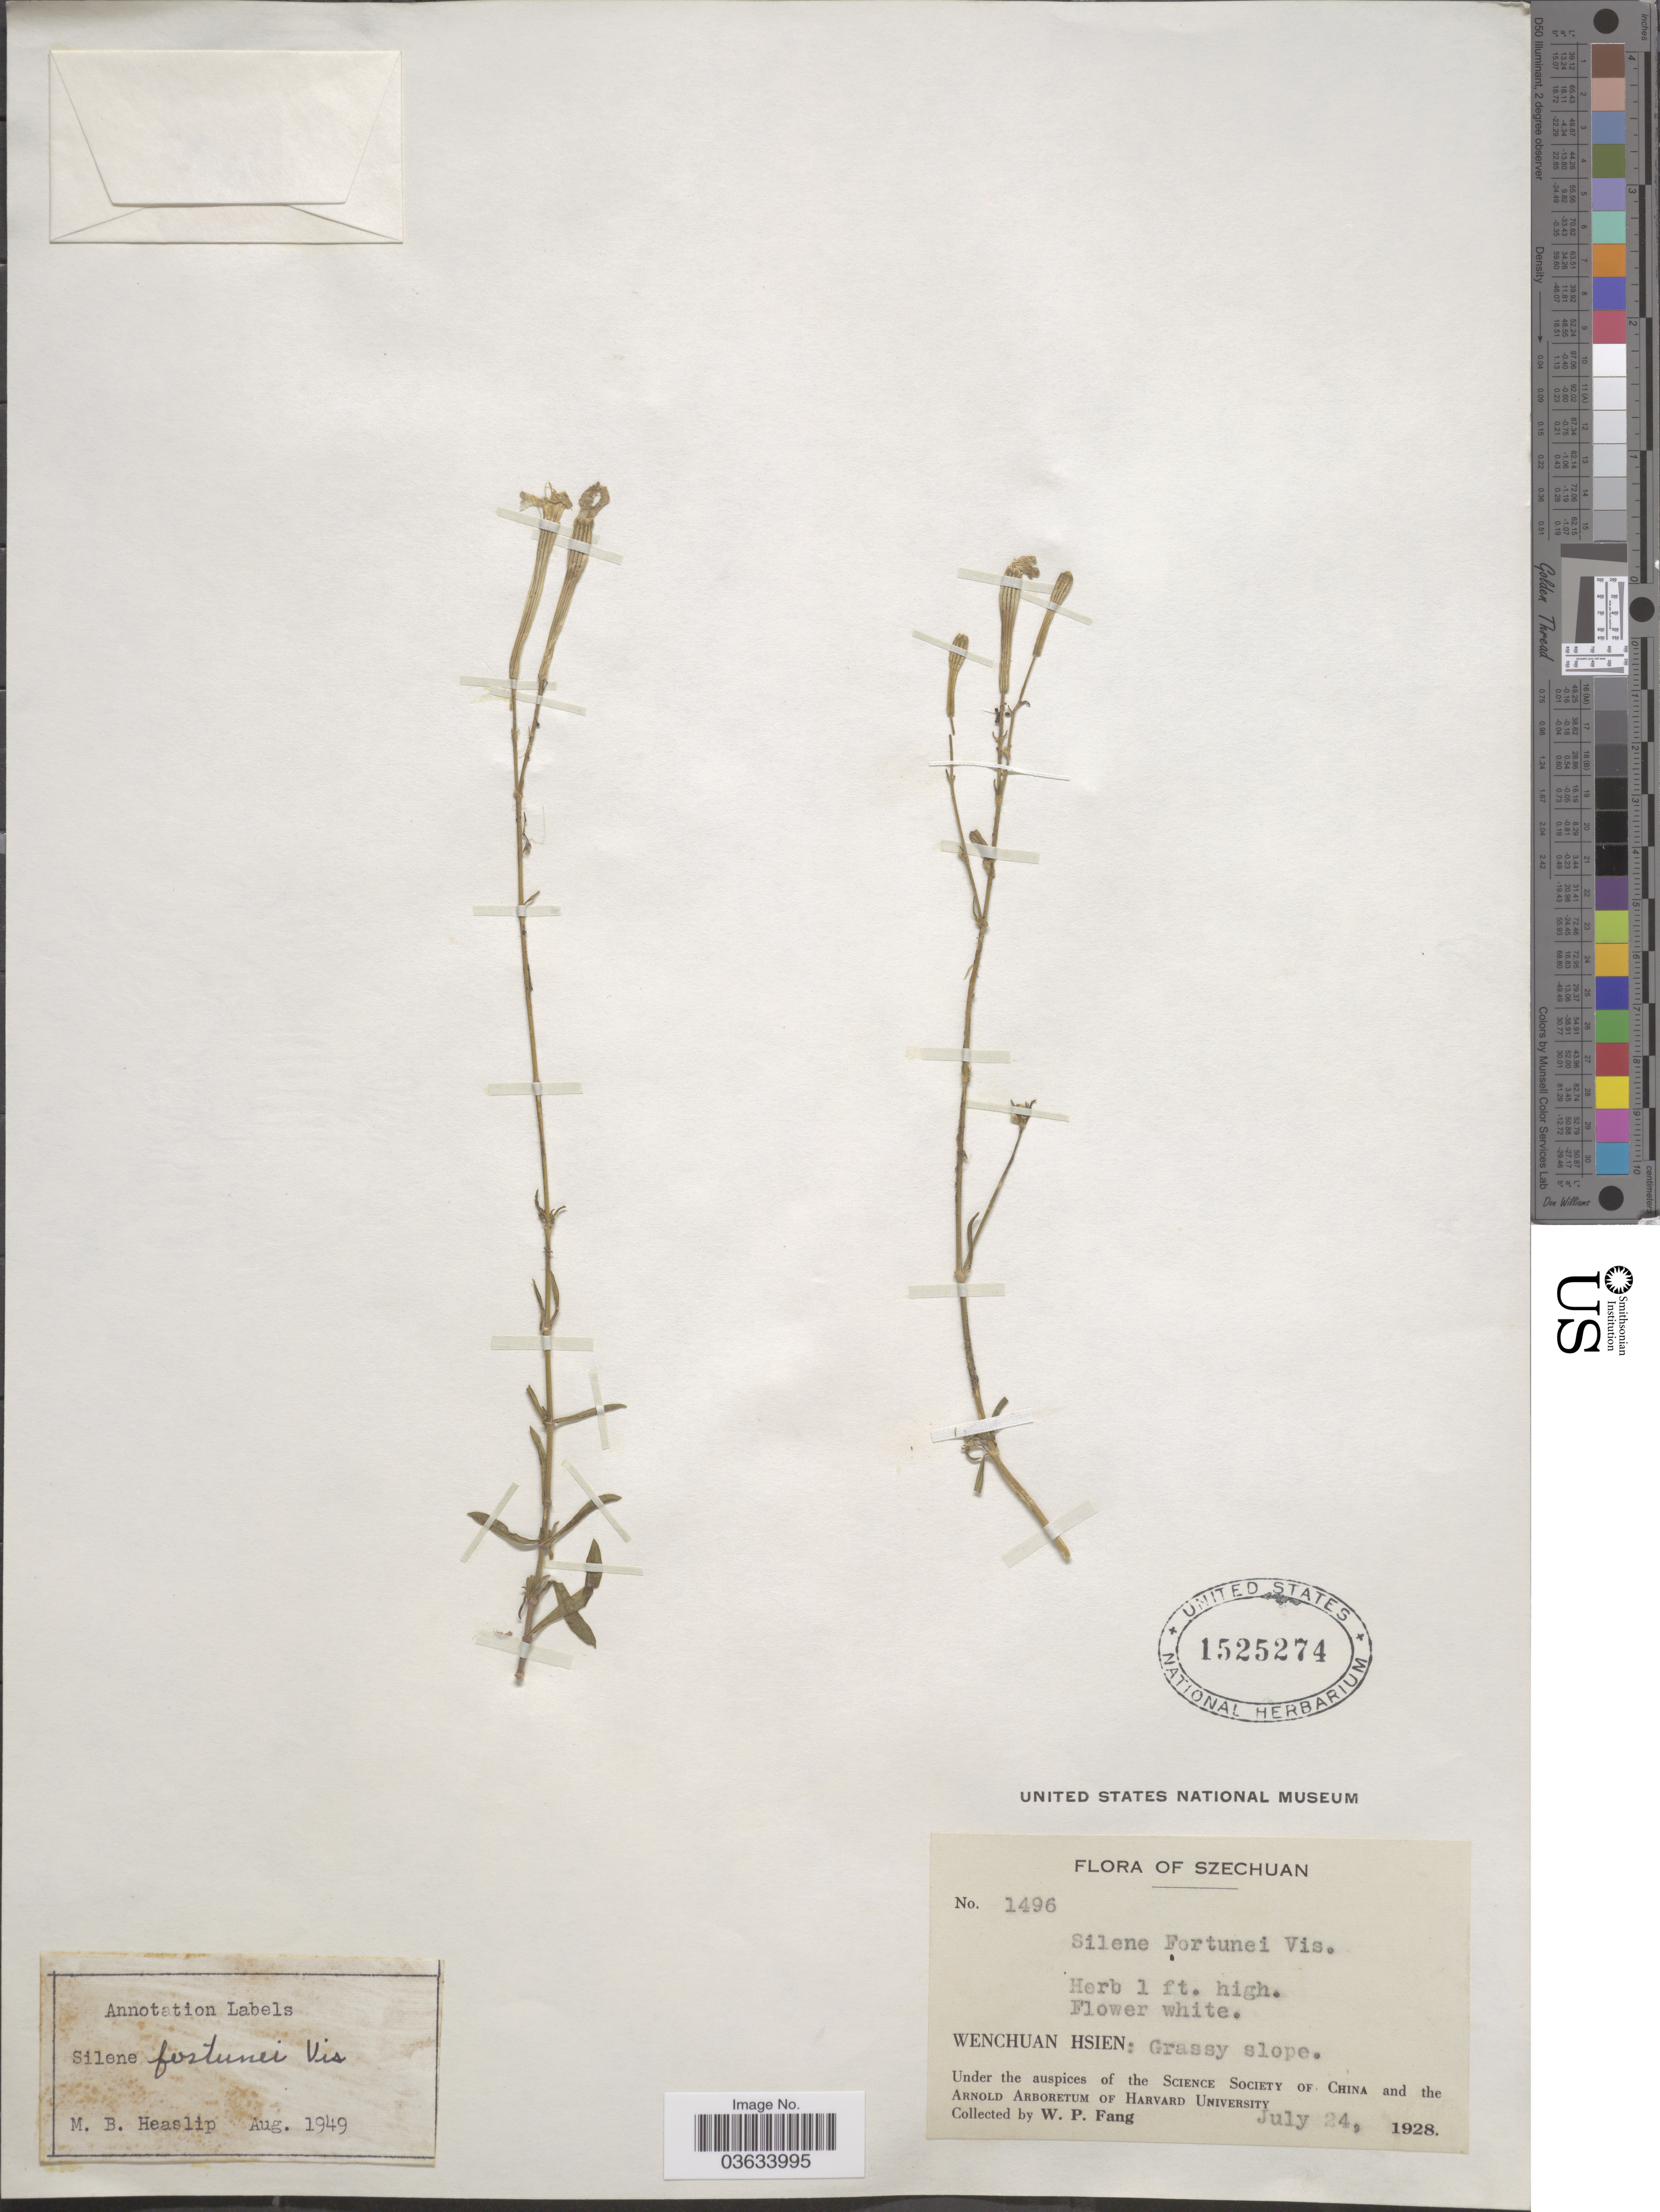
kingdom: Plantae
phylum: Tracheophyta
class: Magnoliopsida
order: Caryophyllales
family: Caryophyllaceae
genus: Silene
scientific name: Silene fortunei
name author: Vis.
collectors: W. P. Fang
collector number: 1496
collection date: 1928-07-24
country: China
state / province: Sichuan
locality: Szechuan. Wenchuan Hsien: Grassy slope.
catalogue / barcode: US 1525274